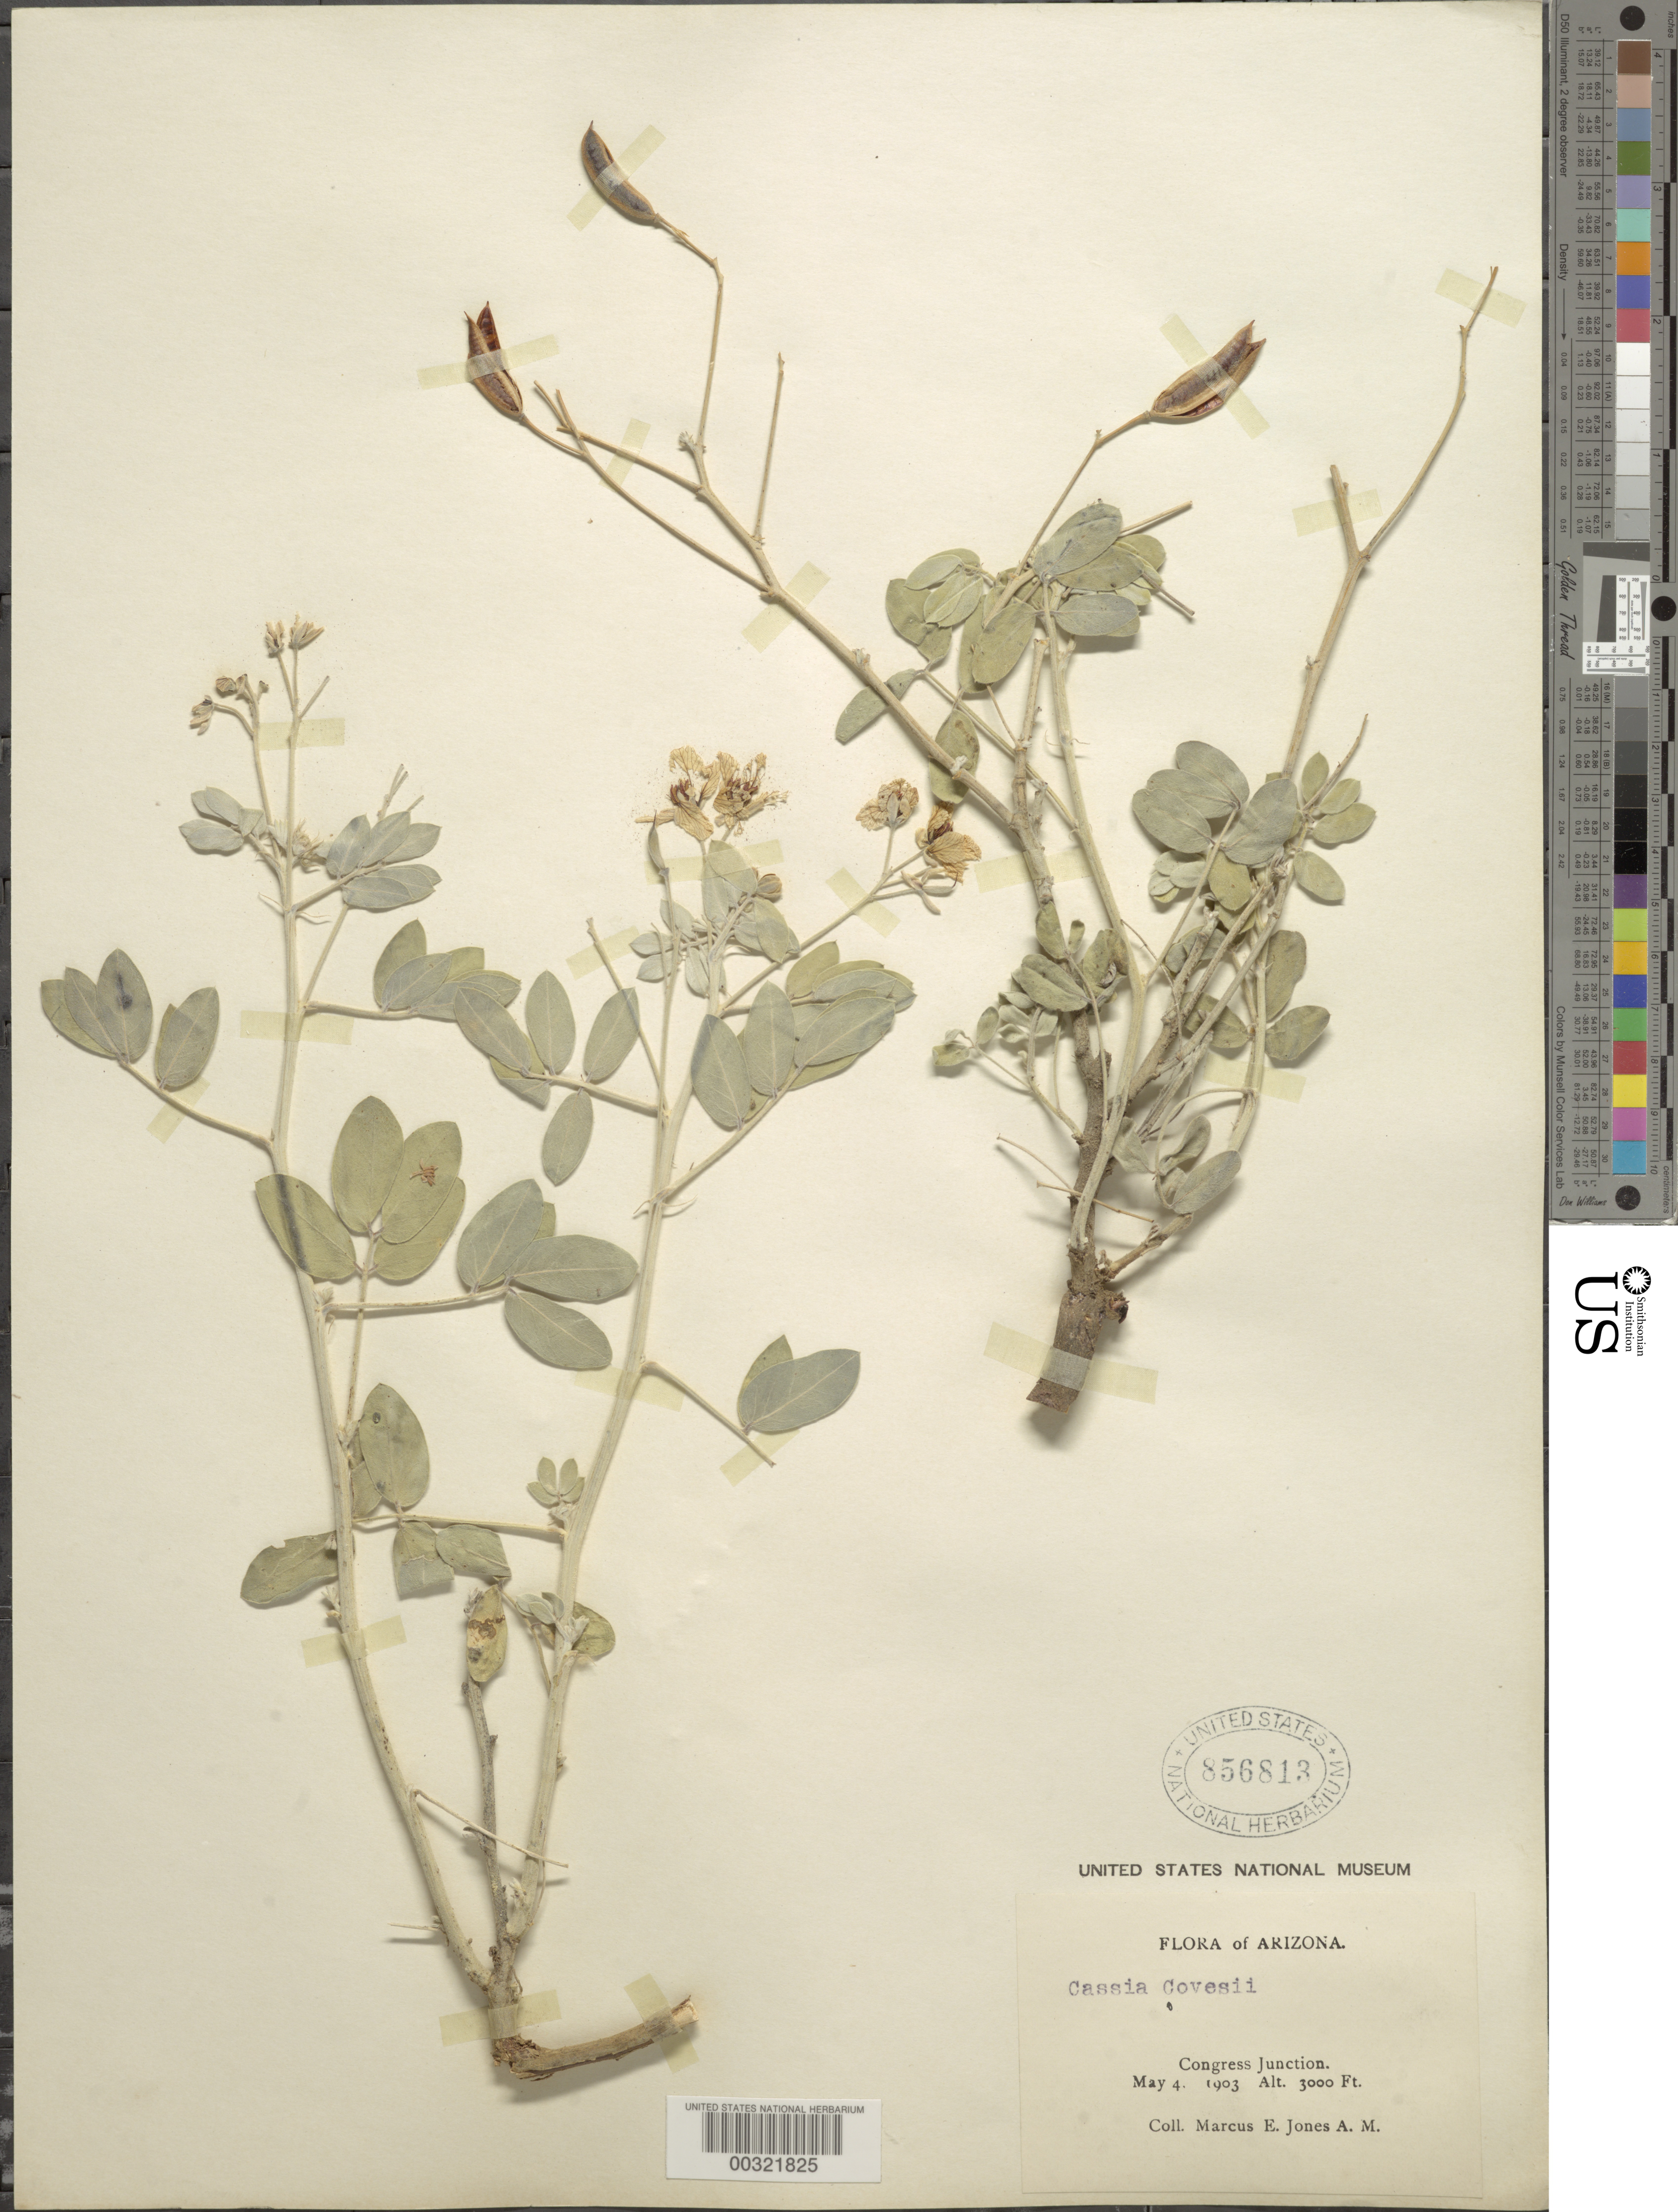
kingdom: Plantae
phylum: Tracheophyta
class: Magnoliopsida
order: Fabales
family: Fabaceae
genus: Senna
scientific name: Senna covesii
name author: (A. Gray) H.S. Irwin & Barneby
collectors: M. E. Jones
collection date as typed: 04 May 1903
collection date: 1903-05-04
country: United States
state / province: Arizona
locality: Congress junction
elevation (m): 914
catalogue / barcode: US 856813